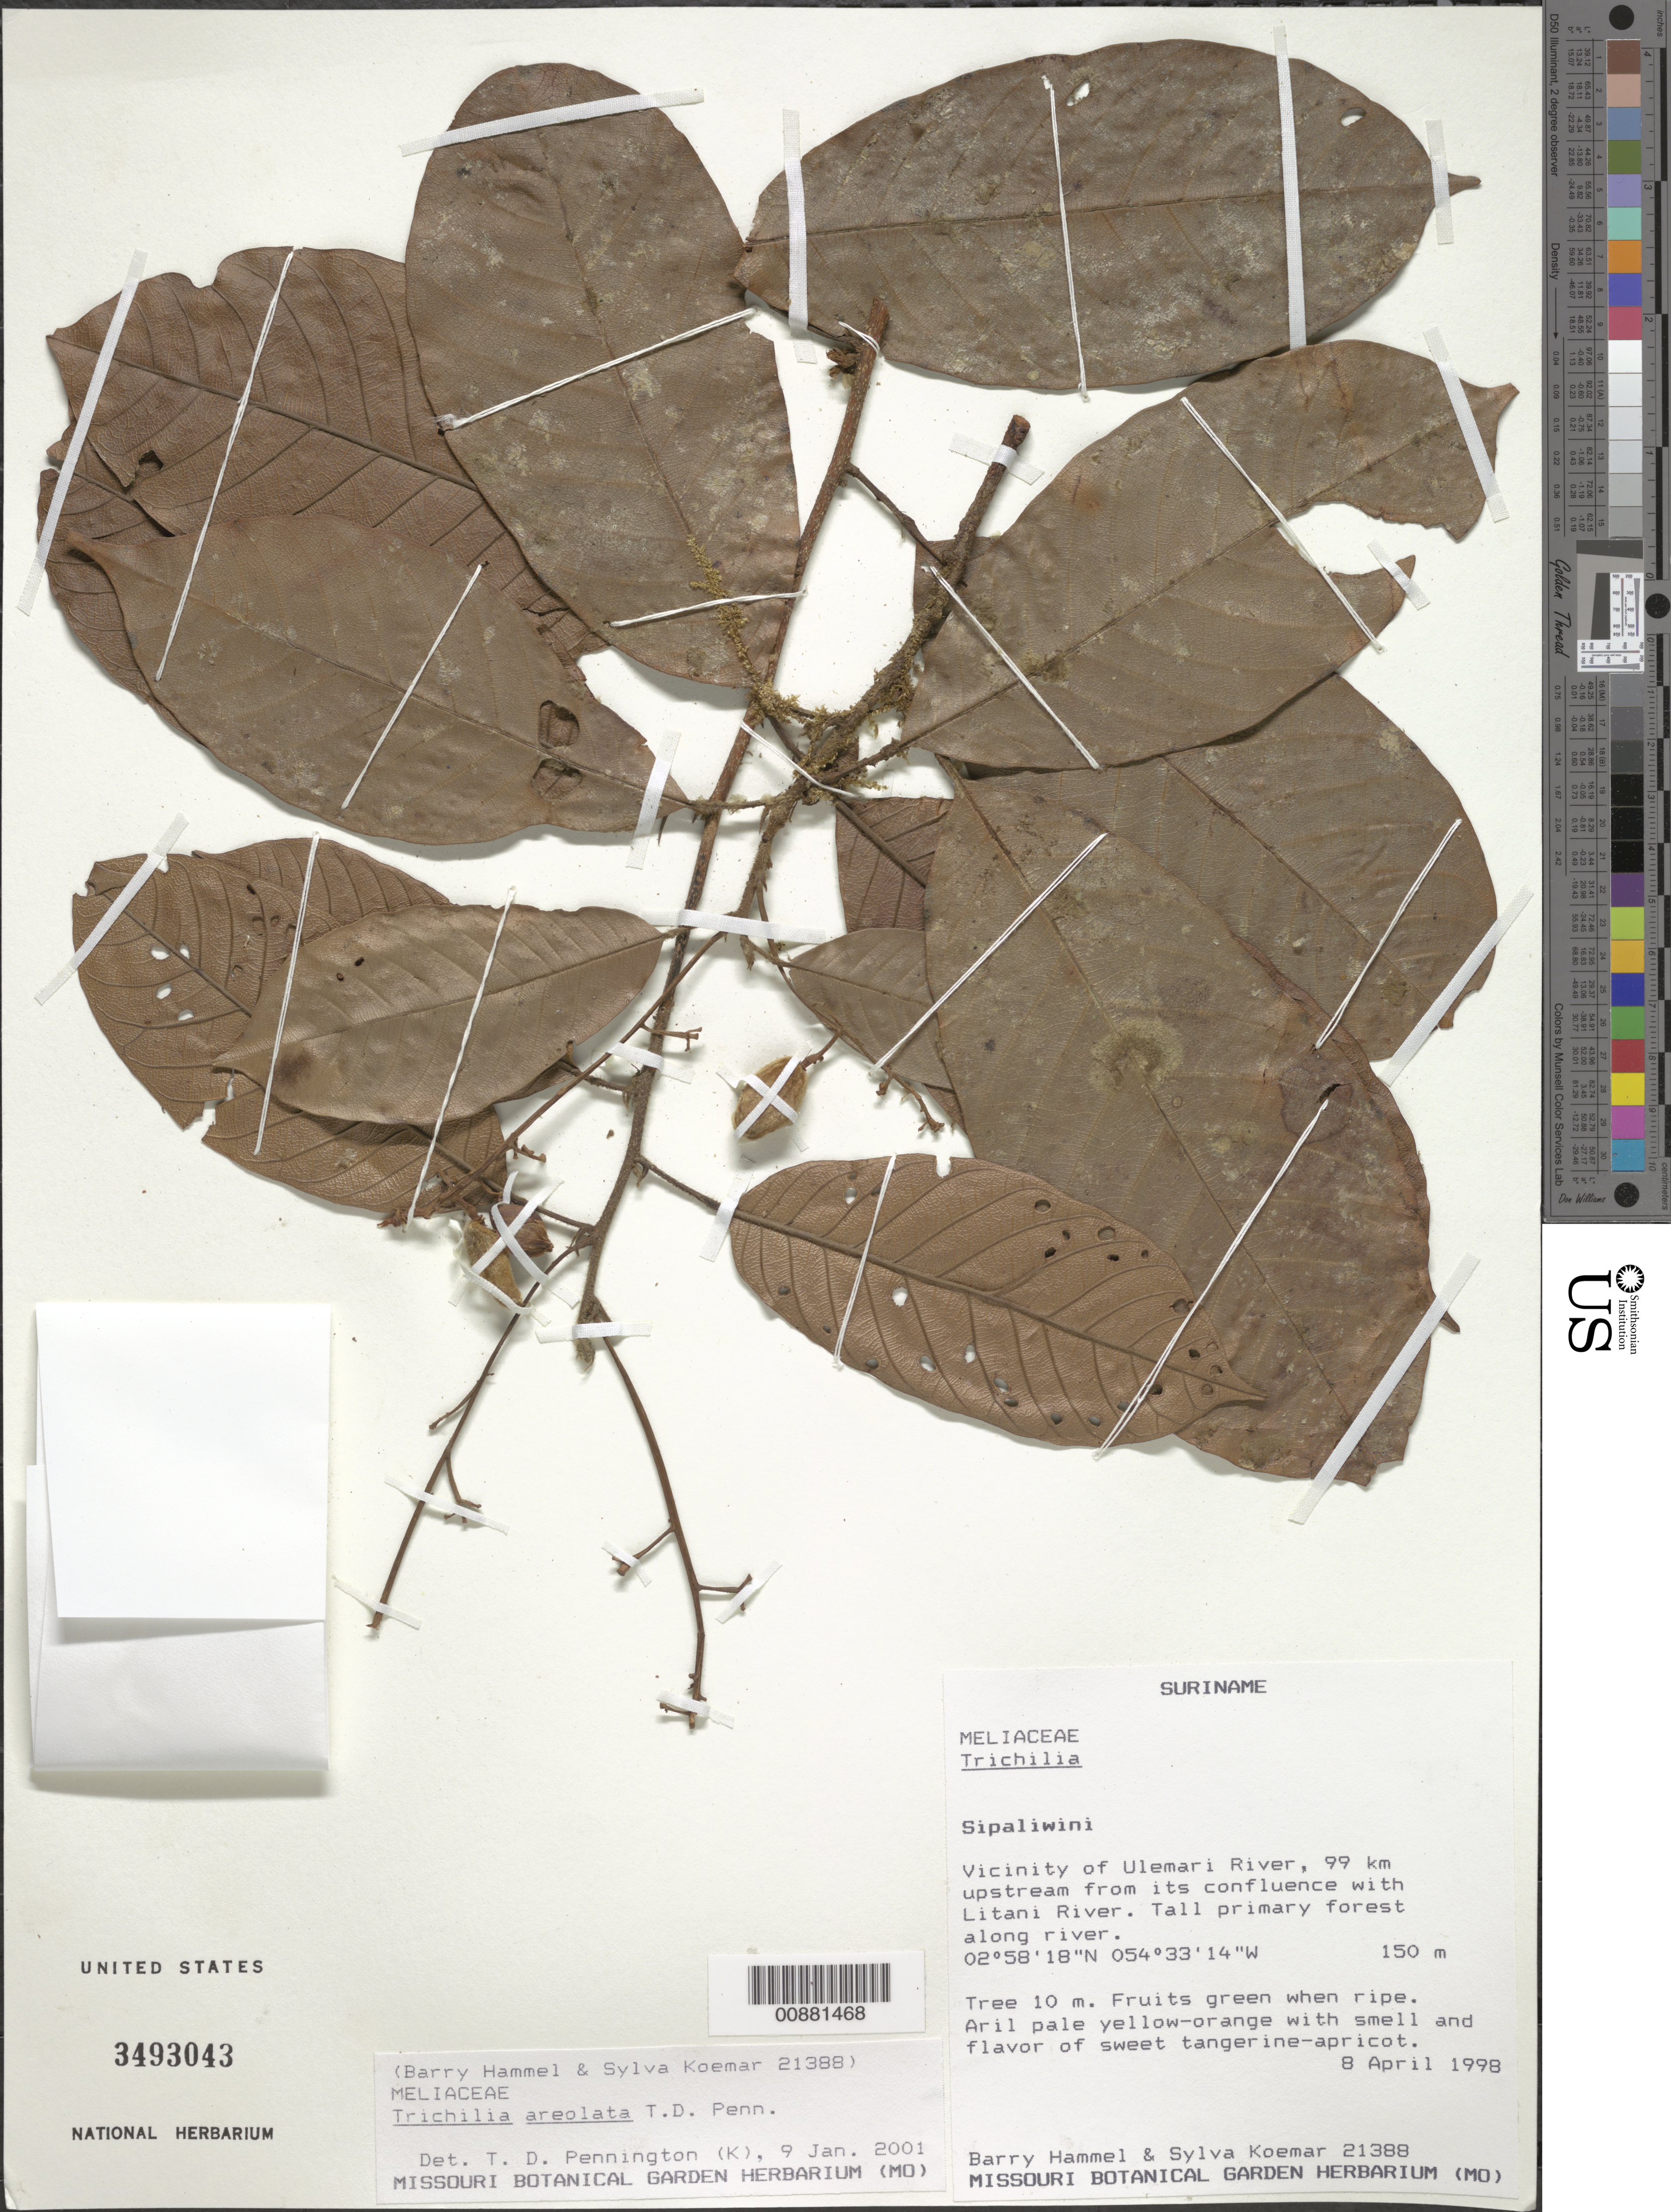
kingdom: Plantae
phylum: Tracheophyta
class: Magnoliopsida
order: Sapindales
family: Meliaceae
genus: Trichilia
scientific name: Trichilia areolata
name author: T.D. Penn.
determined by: Pennington, T. D., (K)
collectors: B. Hammel & S. Koemar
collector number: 21388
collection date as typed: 8-Apr-98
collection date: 1998-04-08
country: Suriname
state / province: Sipaliwini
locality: Ulemari R., 99 km upstream from confl. with Litani R.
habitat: Tall primary forest along river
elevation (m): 150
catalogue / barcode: US 3493043